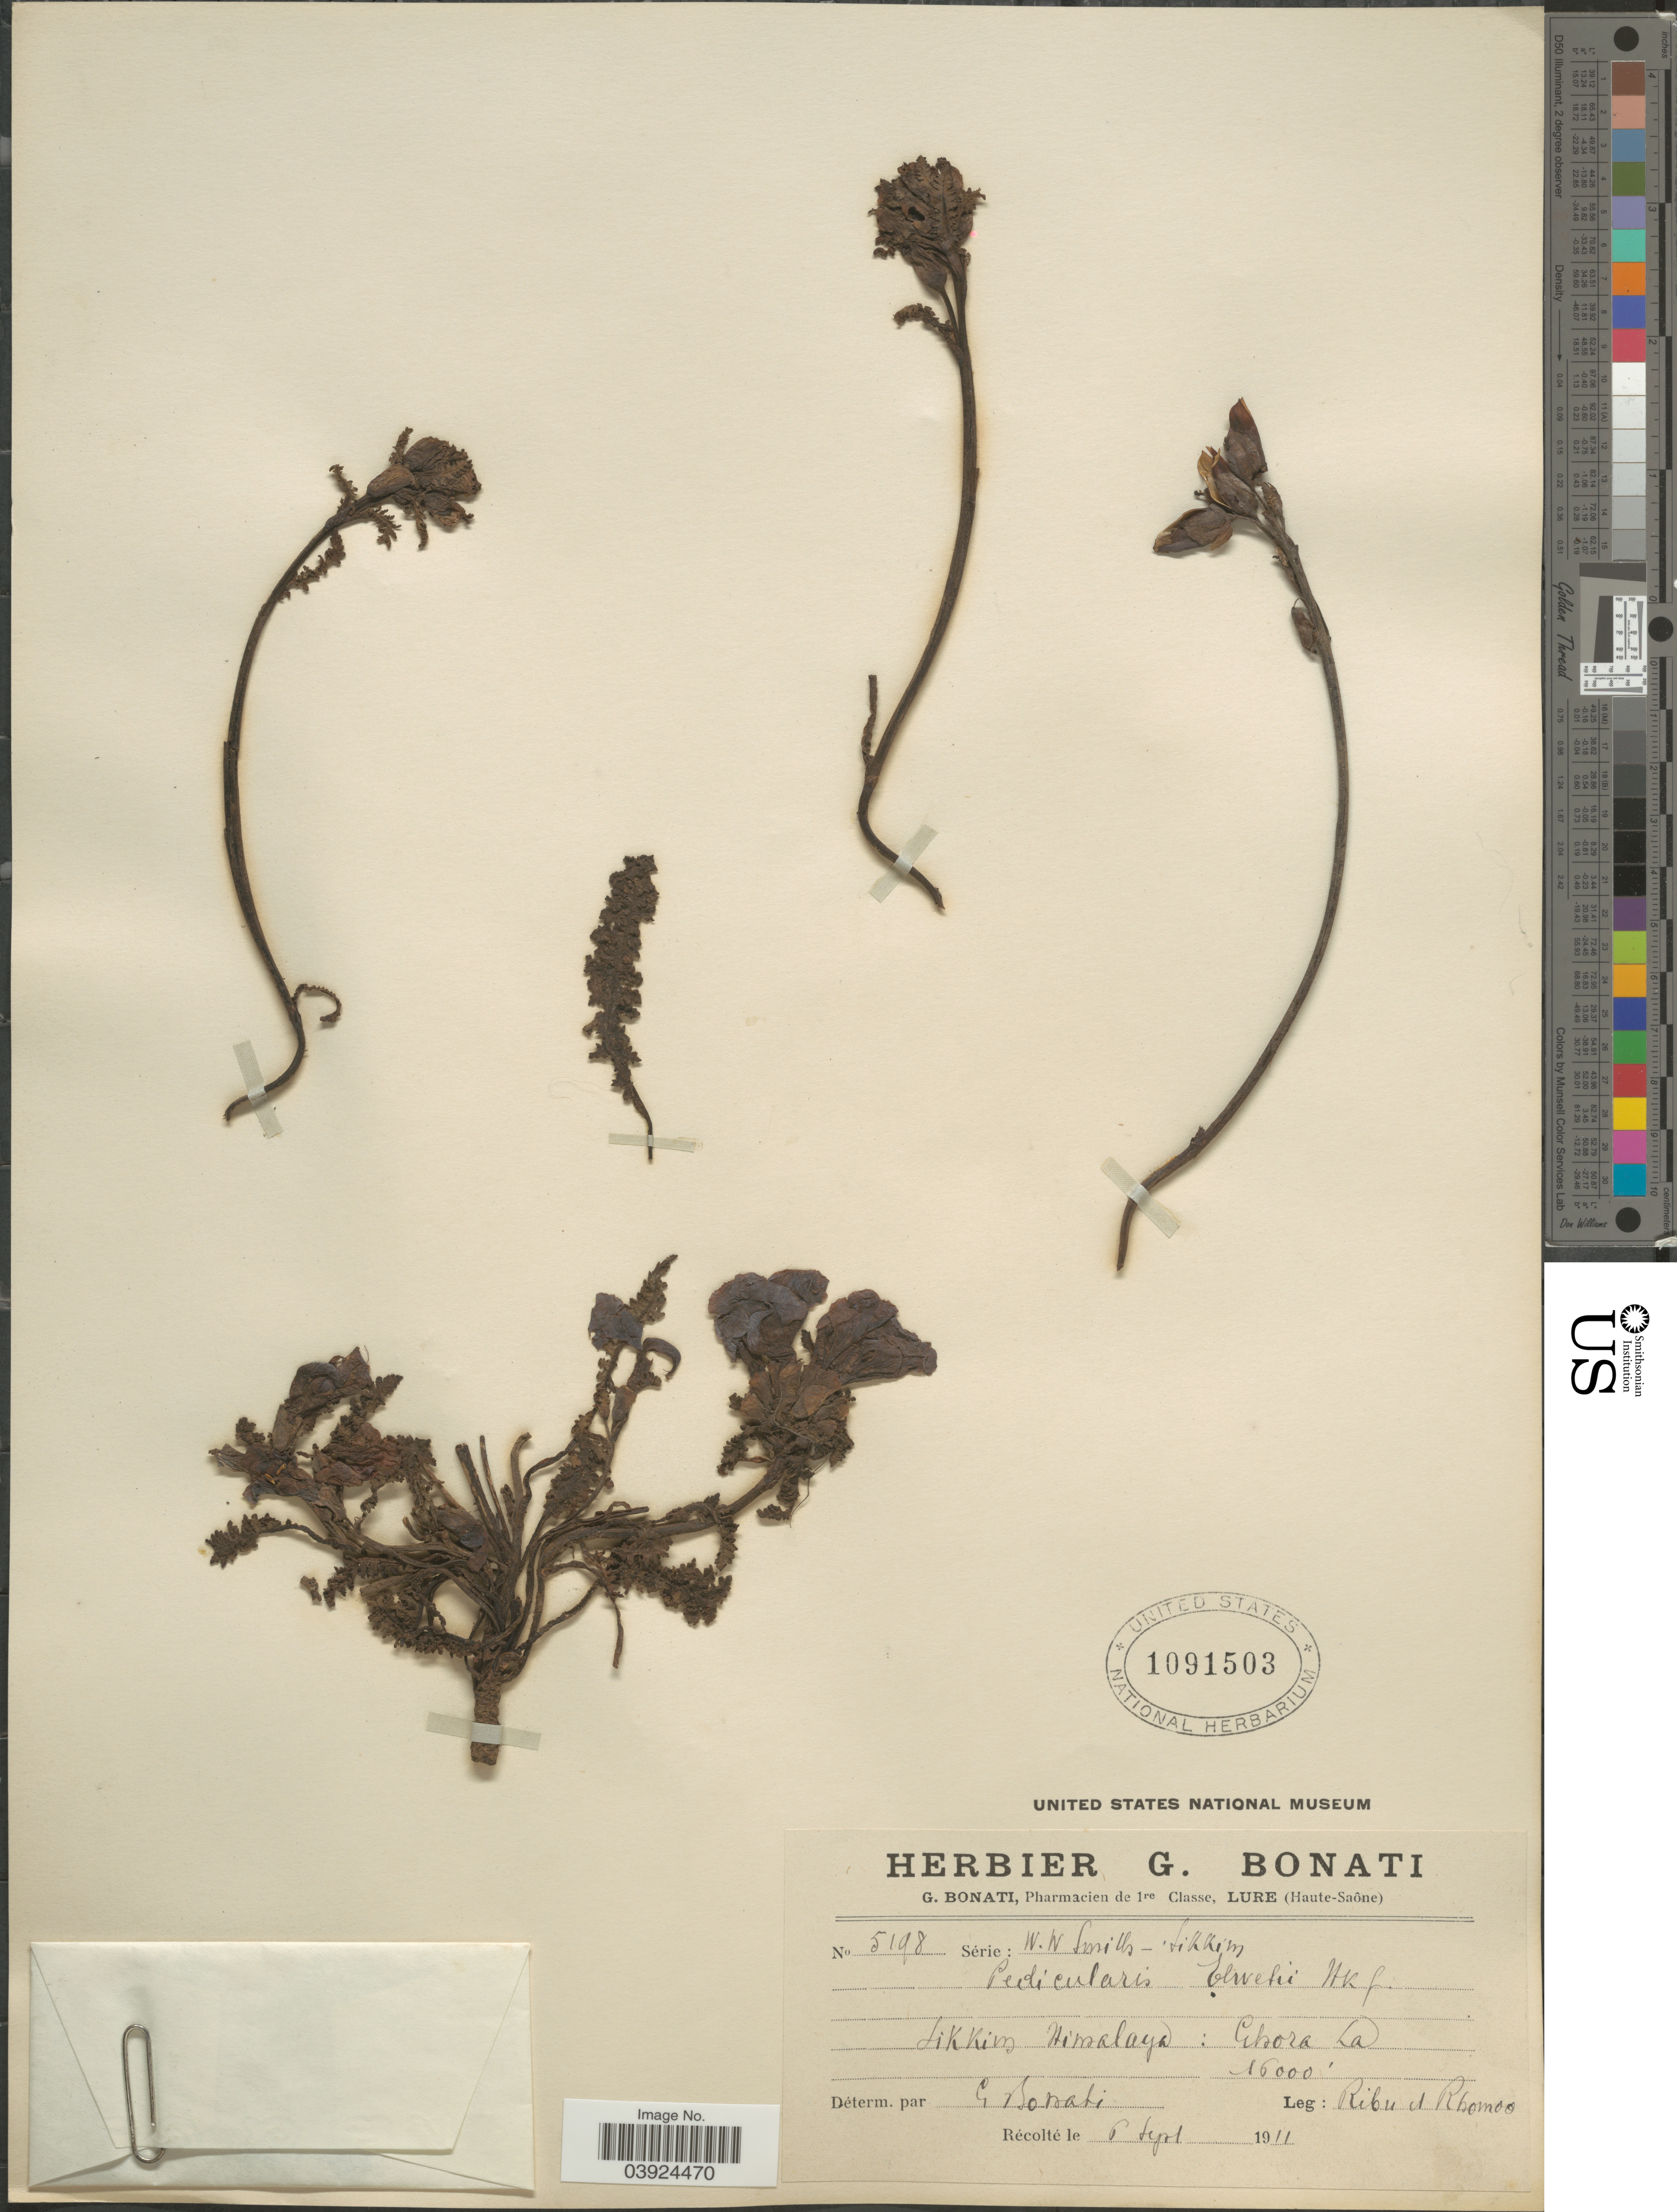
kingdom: Plantae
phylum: Tracheophyta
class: Magnoliopsida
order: Lamiales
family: Orobanchaceae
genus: Pedicularis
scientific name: Pedicularis elwesii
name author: Hook. f.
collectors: Ribu & Rhomoo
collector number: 5198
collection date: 1911-09-06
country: India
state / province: Sikkim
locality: Sikkim Himalaya: Ghora La.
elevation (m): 4877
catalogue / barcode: US 1091503